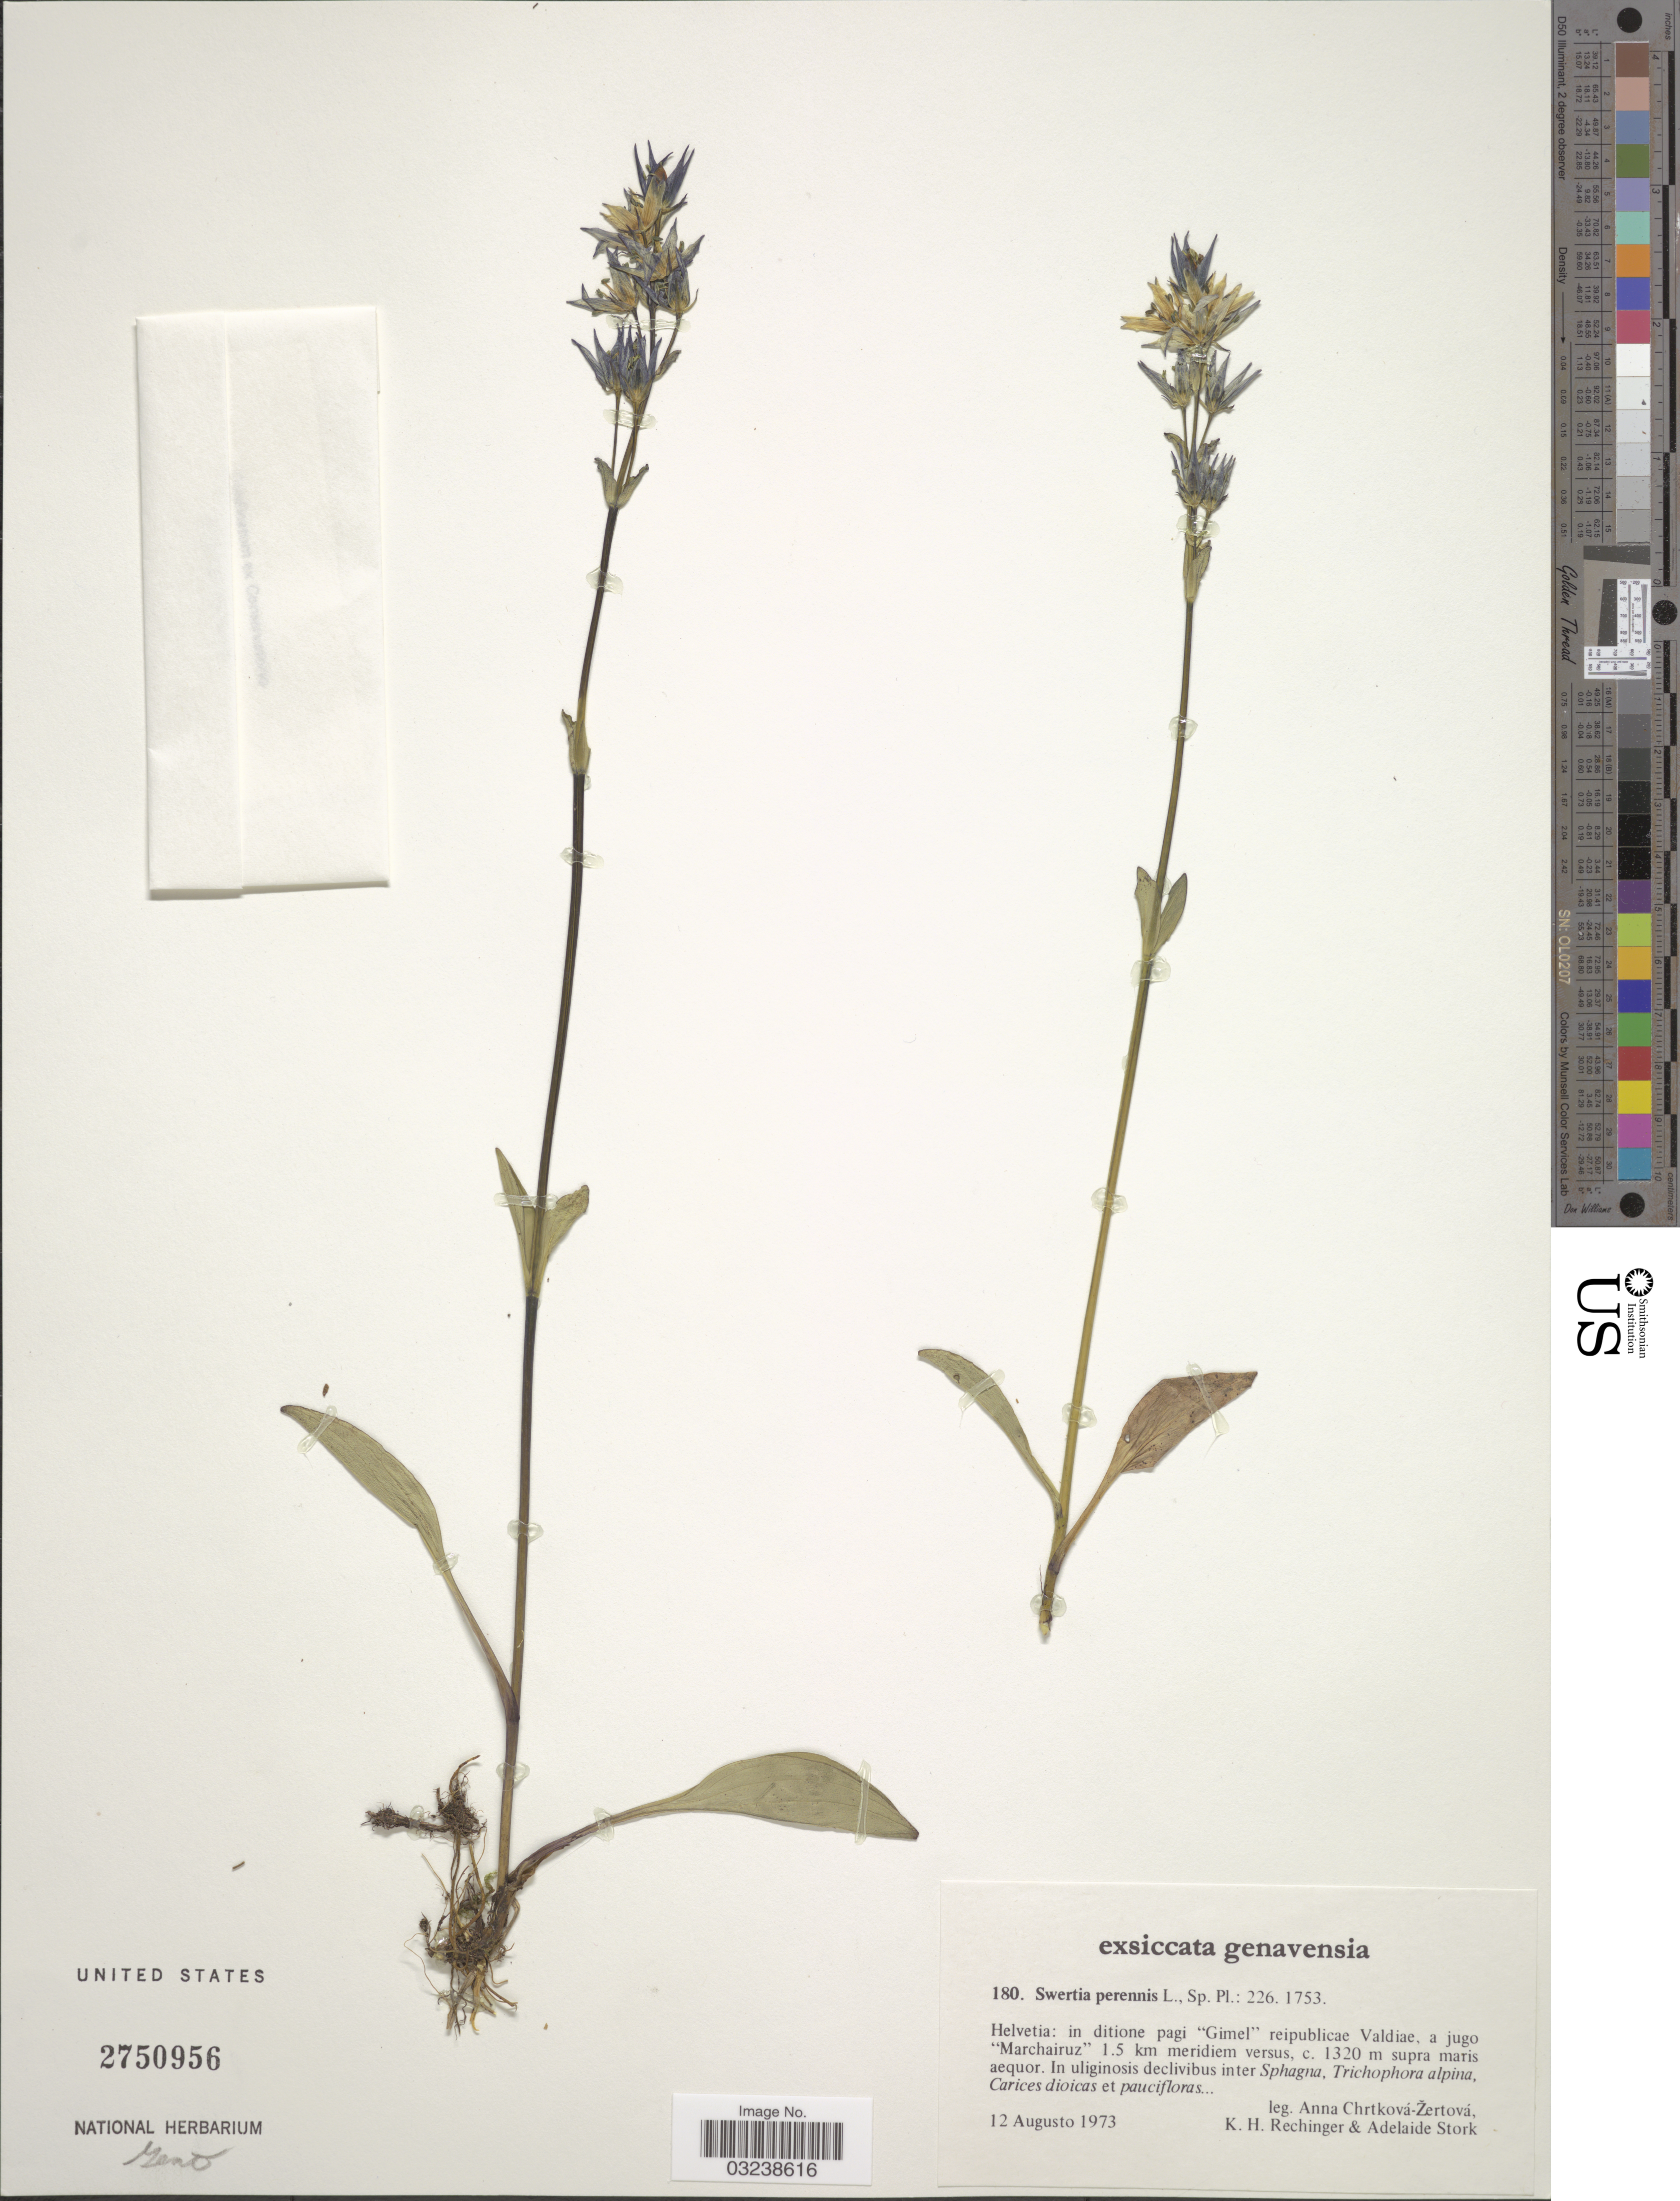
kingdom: Plantae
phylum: Tracheophyta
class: Magnoliopsida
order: Gentianales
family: Gentianaceae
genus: Swertia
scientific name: Swertia perennis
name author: L.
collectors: A. Chrtkova-Zertova, K. H. Rechinger & A. Stork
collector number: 180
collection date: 1973-08-12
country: Switzerland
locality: Helvetia: in ditione pagi "Gimel" reipublicae Valdiae, a jugo "Marchairuz" 1.5 km meridiem versus.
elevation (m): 1320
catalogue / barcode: US 2750956